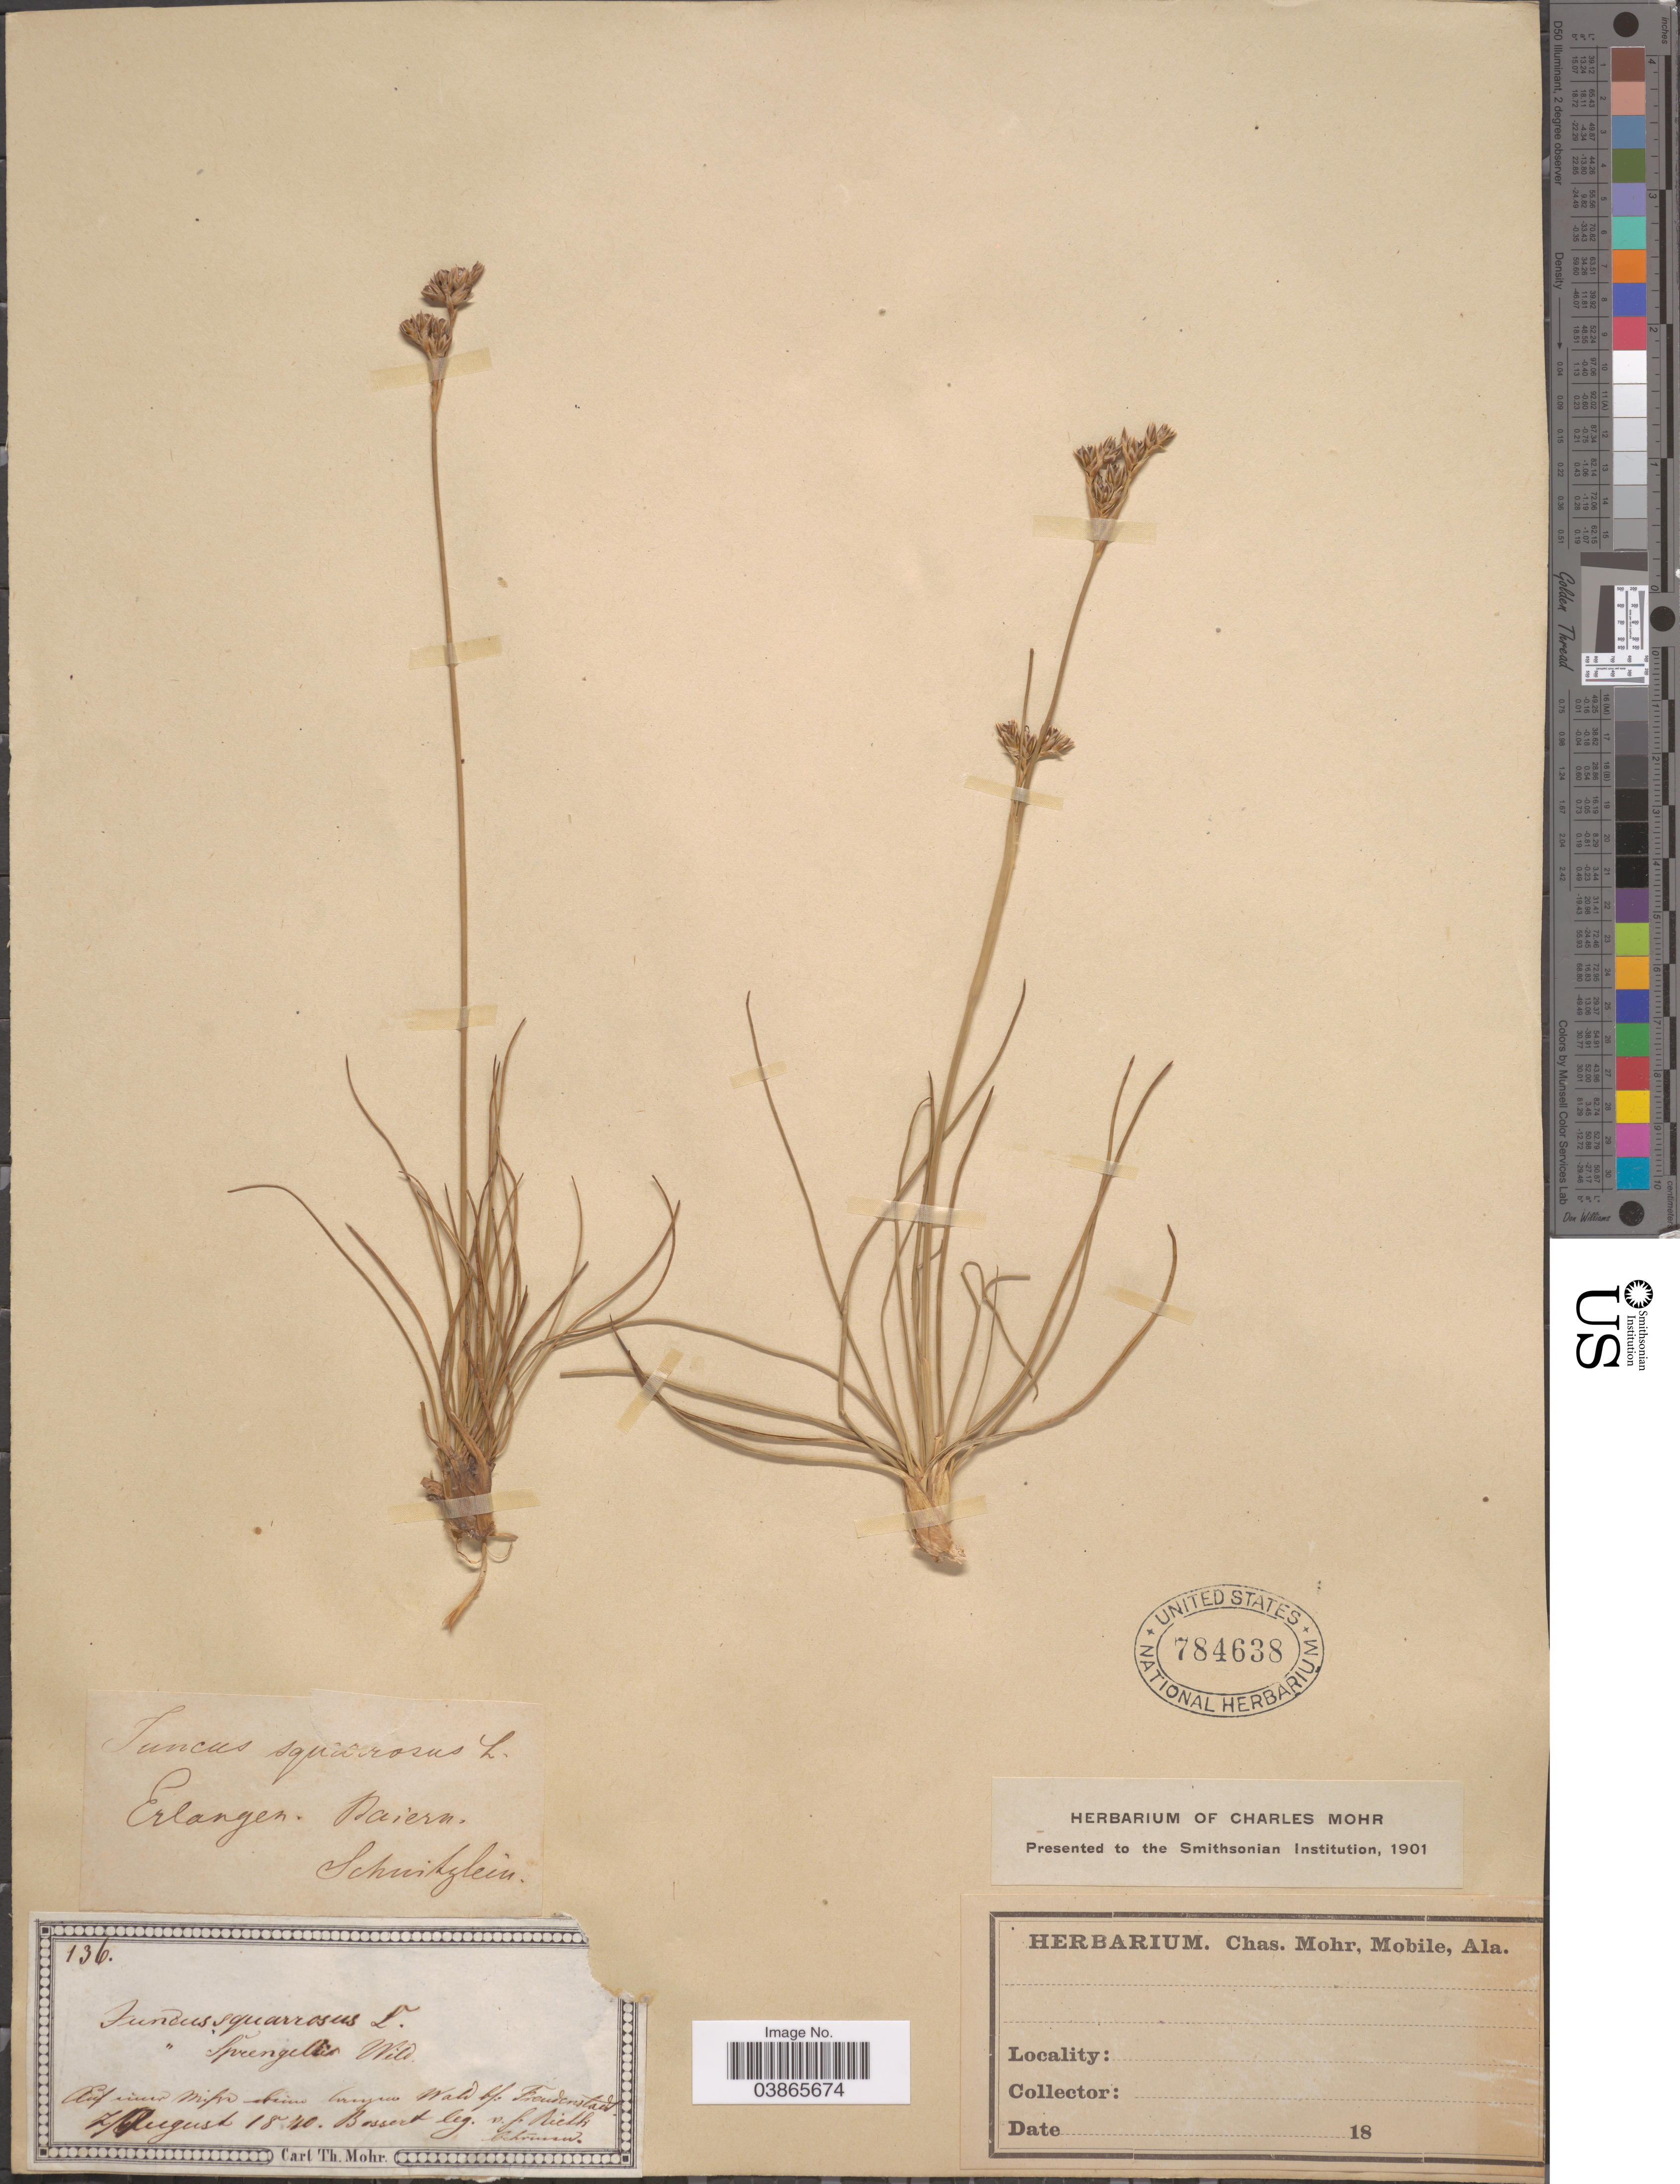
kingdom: Plantae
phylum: Tracheophyta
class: Liliopsida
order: Poales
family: Juncaceae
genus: Juncus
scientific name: Juncus squarrosus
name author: L.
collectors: Schnitzlein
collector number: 136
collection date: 1840-08-02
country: Germany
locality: Erlangen. Baiern.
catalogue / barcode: US 784638